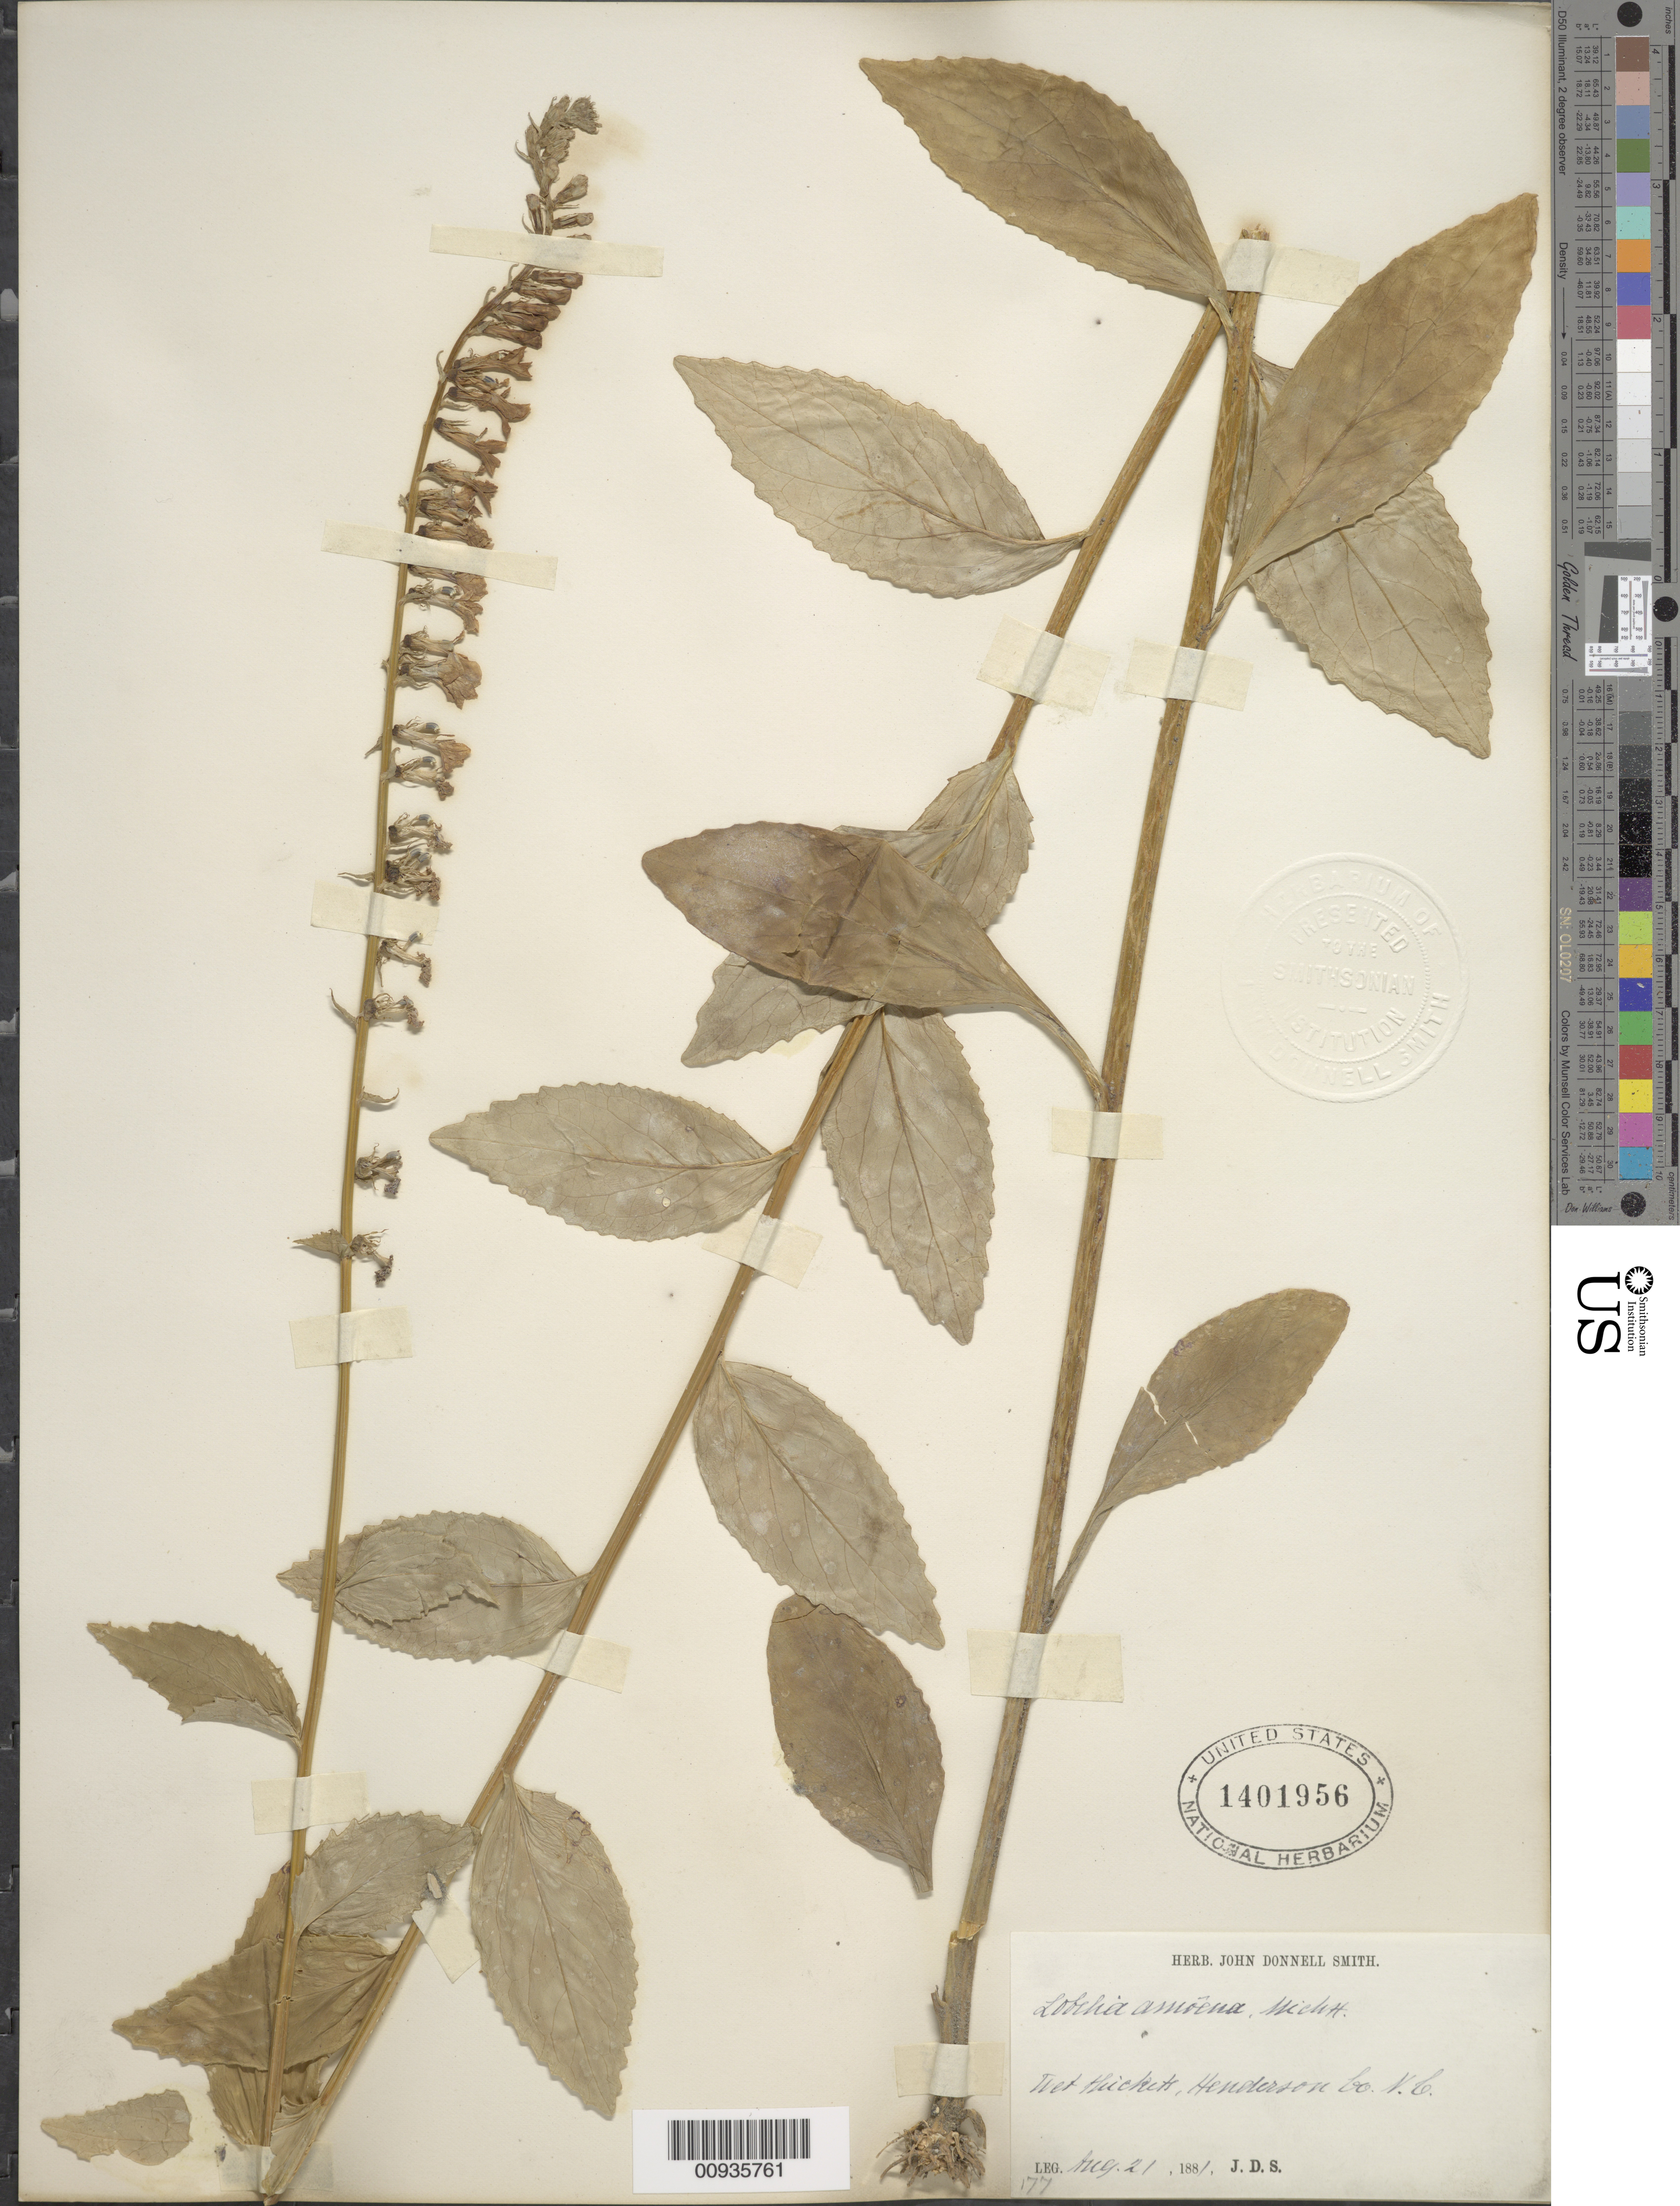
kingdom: Plantae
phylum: Tracheophyta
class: Magnoliopsida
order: Asterales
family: Campanulaceae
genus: Lobelia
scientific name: Lobelia amoena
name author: Michx.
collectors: J. Donnell Smith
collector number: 177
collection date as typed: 21 Aug 1881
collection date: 1881-08-21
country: United States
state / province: North Carolina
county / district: Henderson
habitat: wet thickets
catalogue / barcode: US 1401956